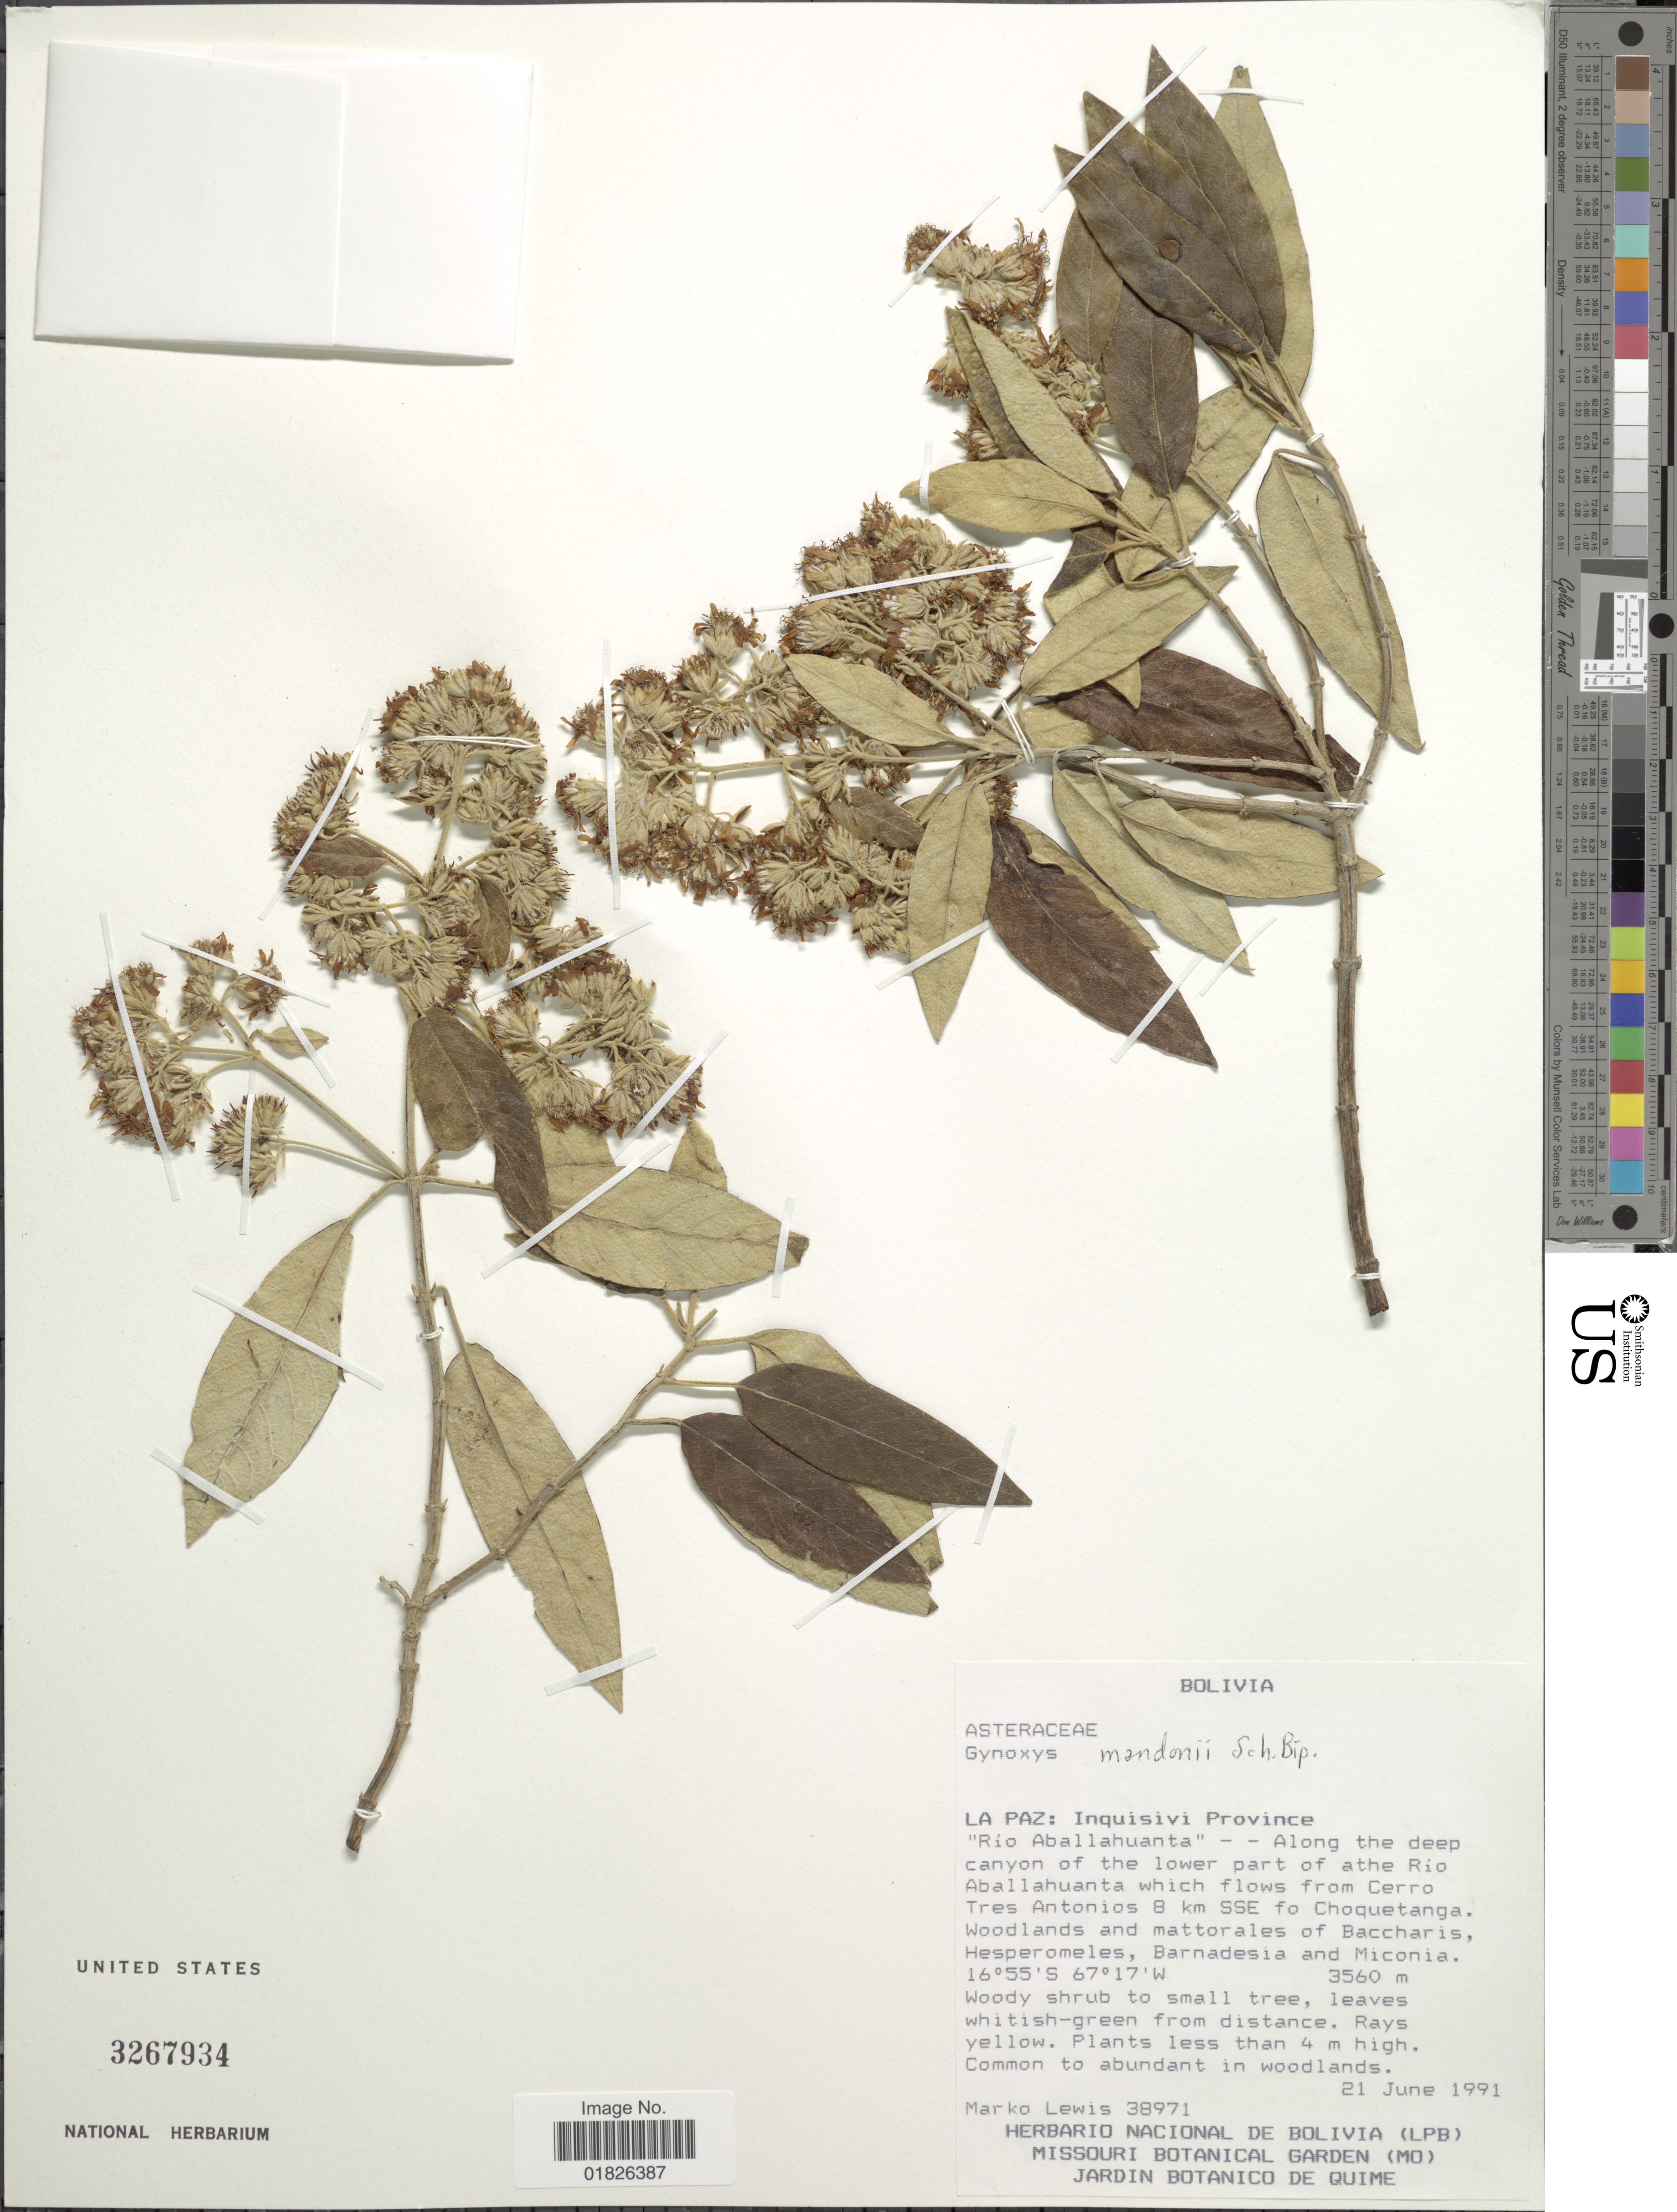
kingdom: Plantae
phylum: Tracheophyta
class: Magnoliopsida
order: Asterales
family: Asteraceae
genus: Gynoxys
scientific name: Gynoxys mandonii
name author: Sch. Bip. ex Rusby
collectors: M. A. Lewis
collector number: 38971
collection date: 1991-06-21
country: Bolivia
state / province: La Paz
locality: Inquisivi Province, "Rio Aballahuanta"-along the deep canyon of the lower part at the Rio Aballahuanta which flows from Cerro Tres Antonios 8 km SSE of Choquetanga.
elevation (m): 3560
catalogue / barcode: US 3267934